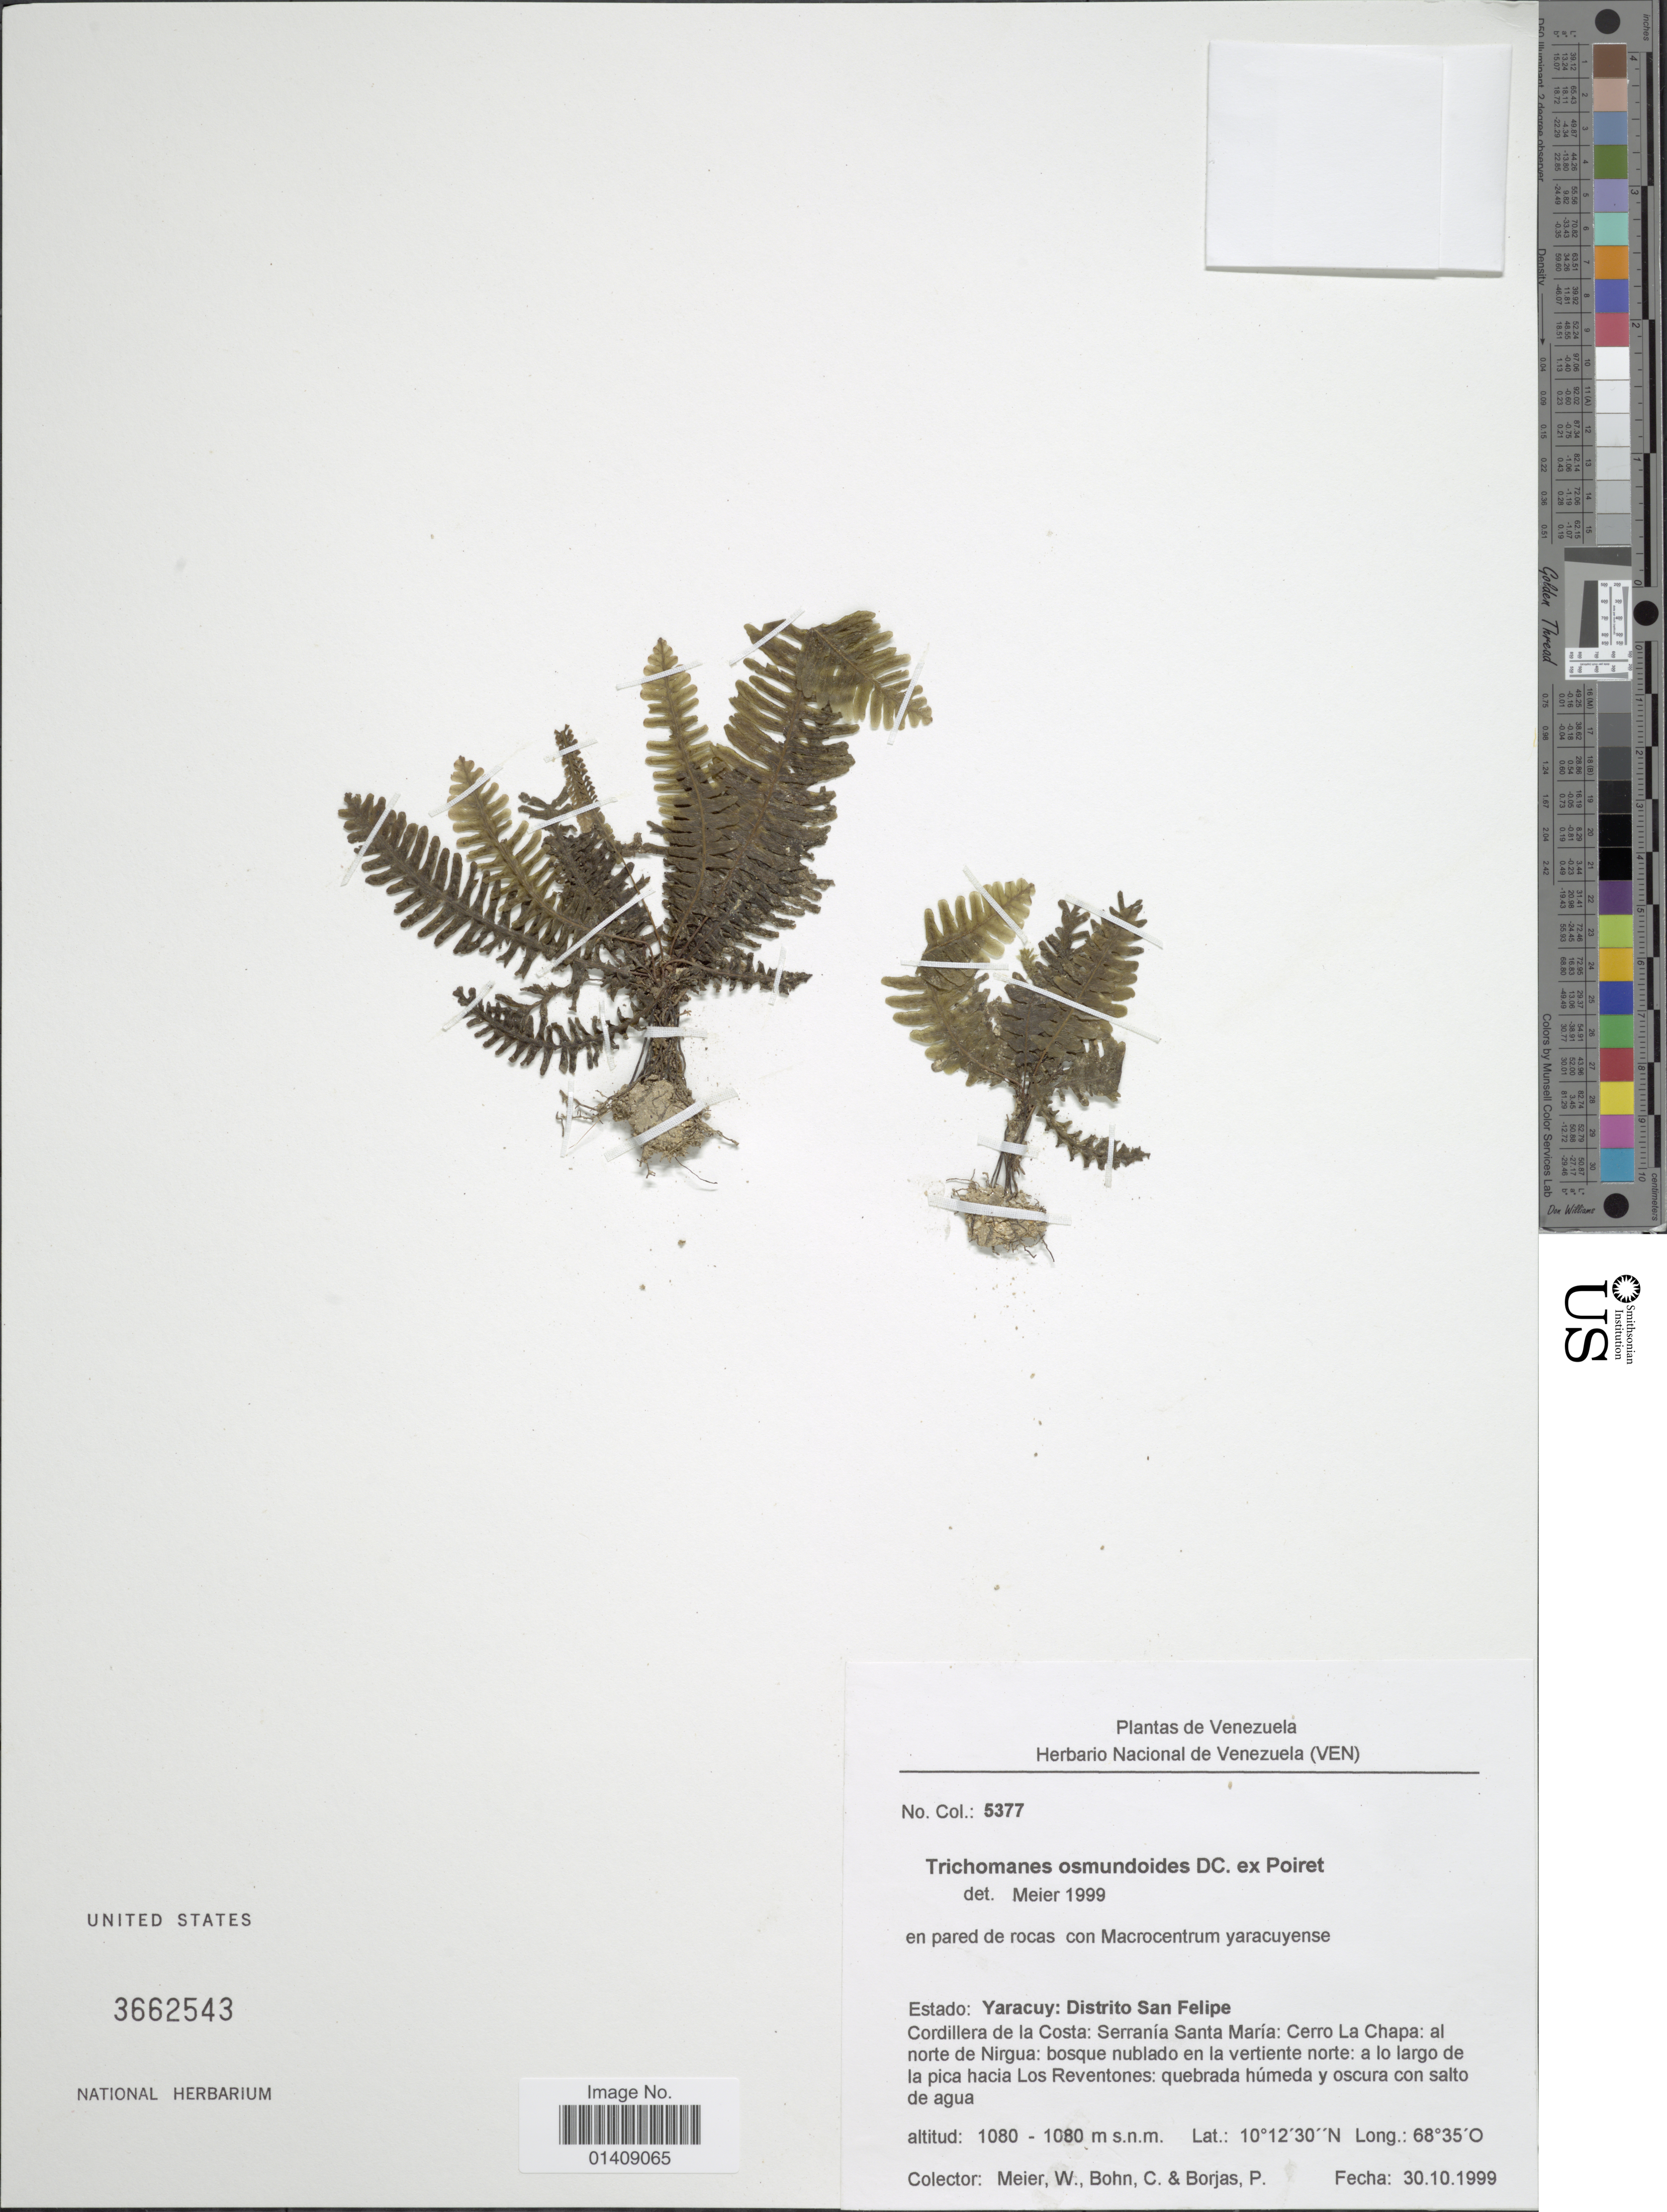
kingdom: Plantae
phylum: Tracheophyta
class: Polypodiopsida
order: Hymenophyllales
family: Hymenophyllaceae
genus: Trichomanes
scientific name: Trichomanes osmundoides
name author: DC. ex Poir.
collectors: W. Meier, C. Bohn & P. Borjas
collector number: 5377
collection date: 1999-10-30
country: Venezuela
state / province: Yaracuy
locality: Distrito San Felipe. Cordillera de la Costa: Serranía Santa Maria;Cerro La Chapa: al norte de Nirgua: bosque nublado en la vertiente norte: a lo largo de la pica hacia Los Reventones: quebrada húmeda y oscura con salto de agua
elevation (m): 1080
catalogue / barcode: US 3662543